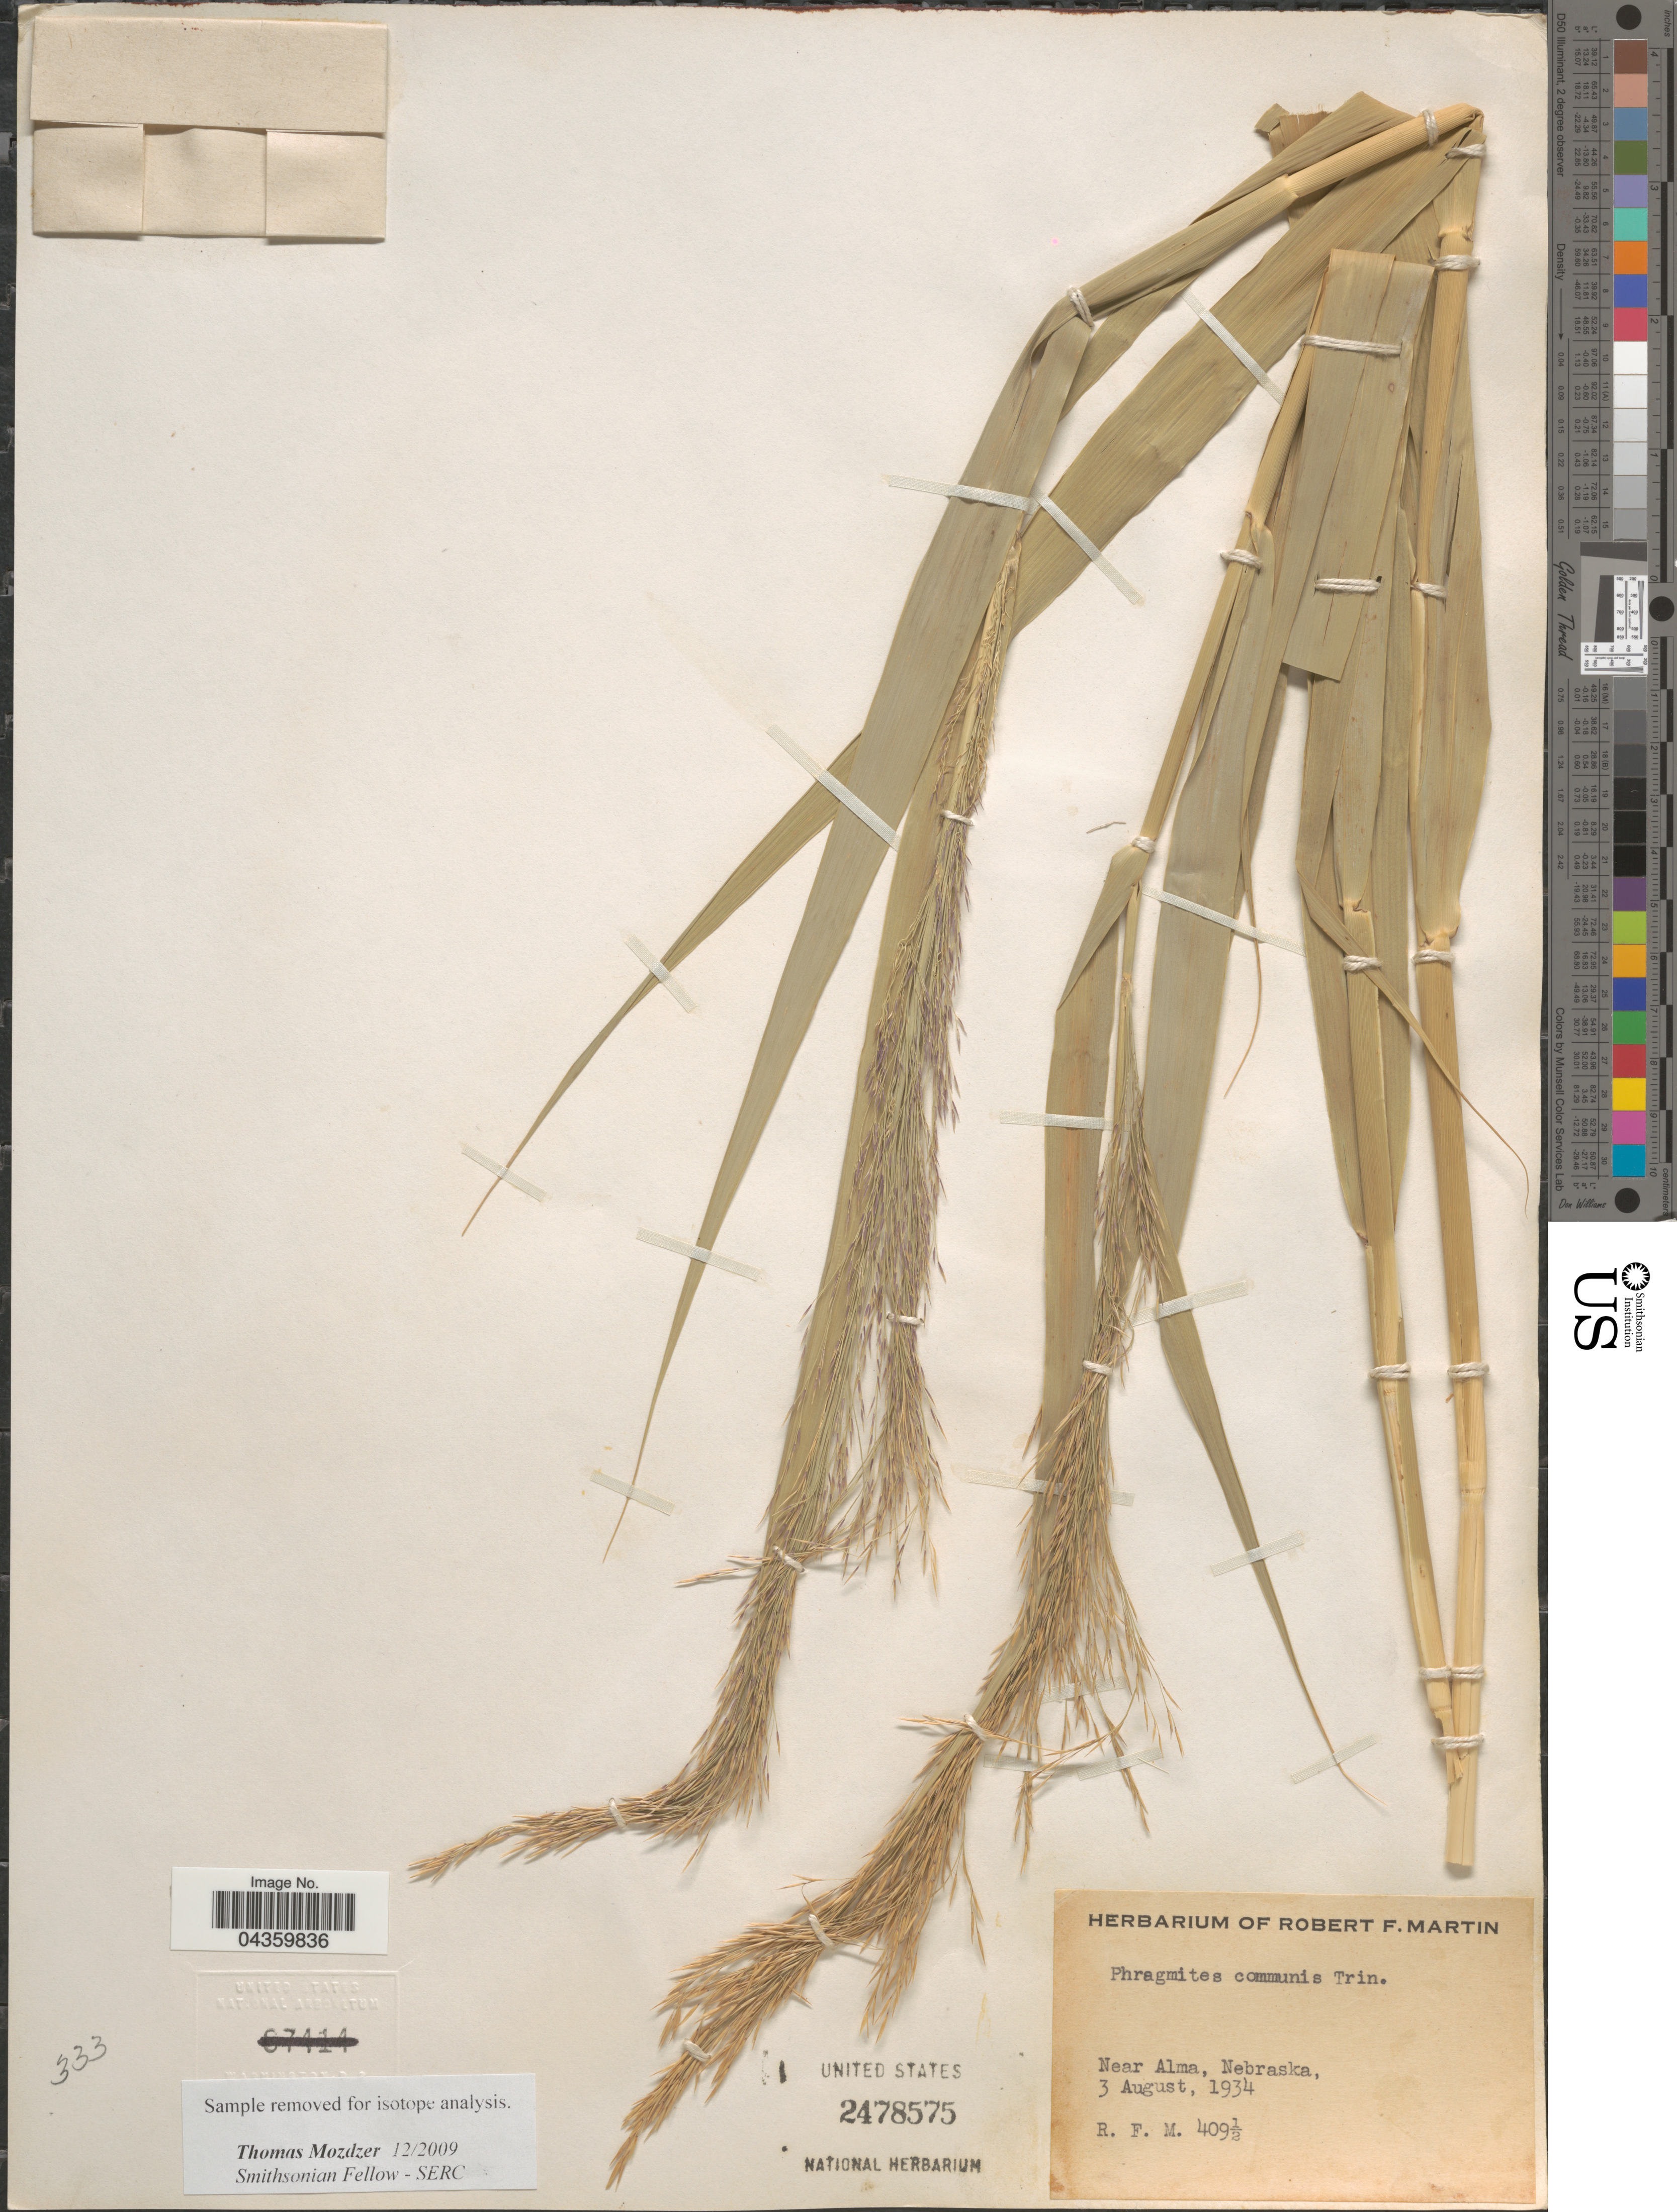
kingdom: Plantae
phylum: Tracheophyta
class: Liliopsida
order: Poales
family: Poaceae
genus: Phragmites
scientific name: Phragmites australis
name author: (Cav.) Trin. ex Steud.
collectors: R. F. Martin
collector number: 409½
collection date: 1934-08-03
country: United States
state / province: Nebraska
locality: Near Alma.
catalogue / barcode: US 2478575